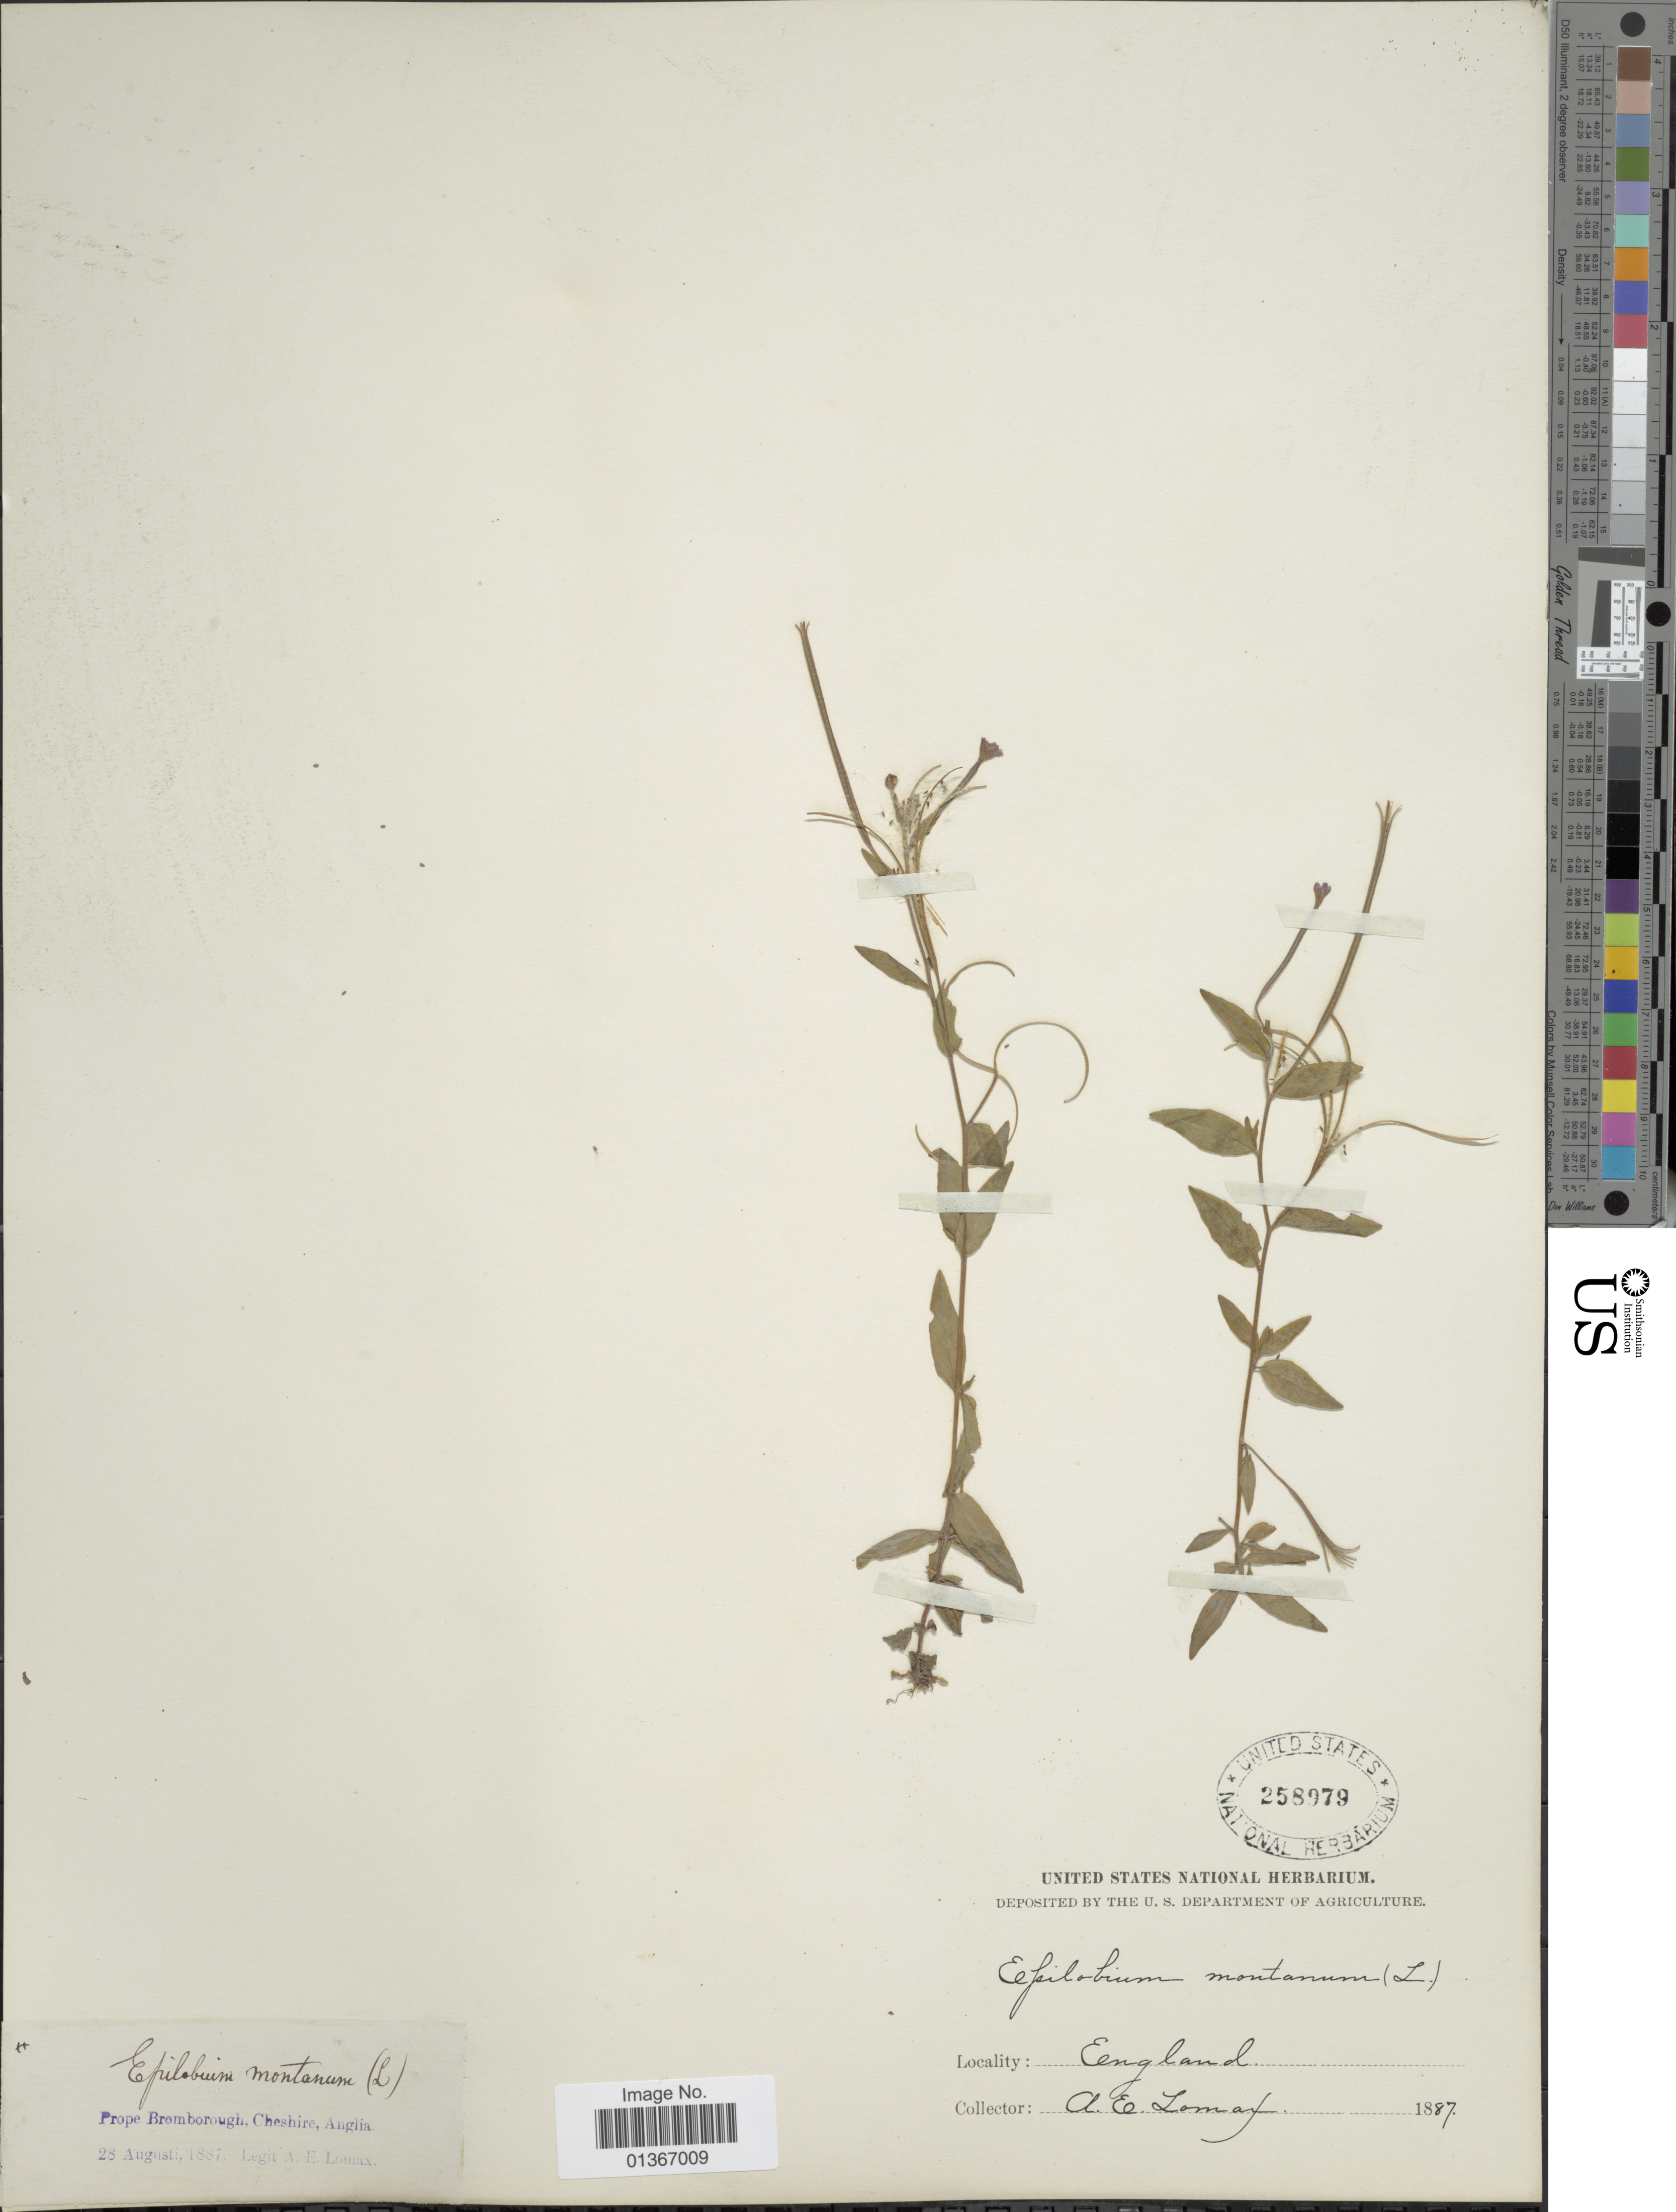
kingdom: Plantae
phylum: Tracheophyta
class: Magnoliopsida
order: Myrtales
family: Onagraceae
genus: Epilobium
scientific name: Epilobium montanum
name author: L.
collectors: A. Lomax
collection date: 1887-08-28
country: United Kingdom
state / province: England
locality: Porpe Bromborough, Cheshire, Anglia.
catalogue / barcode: US 258979